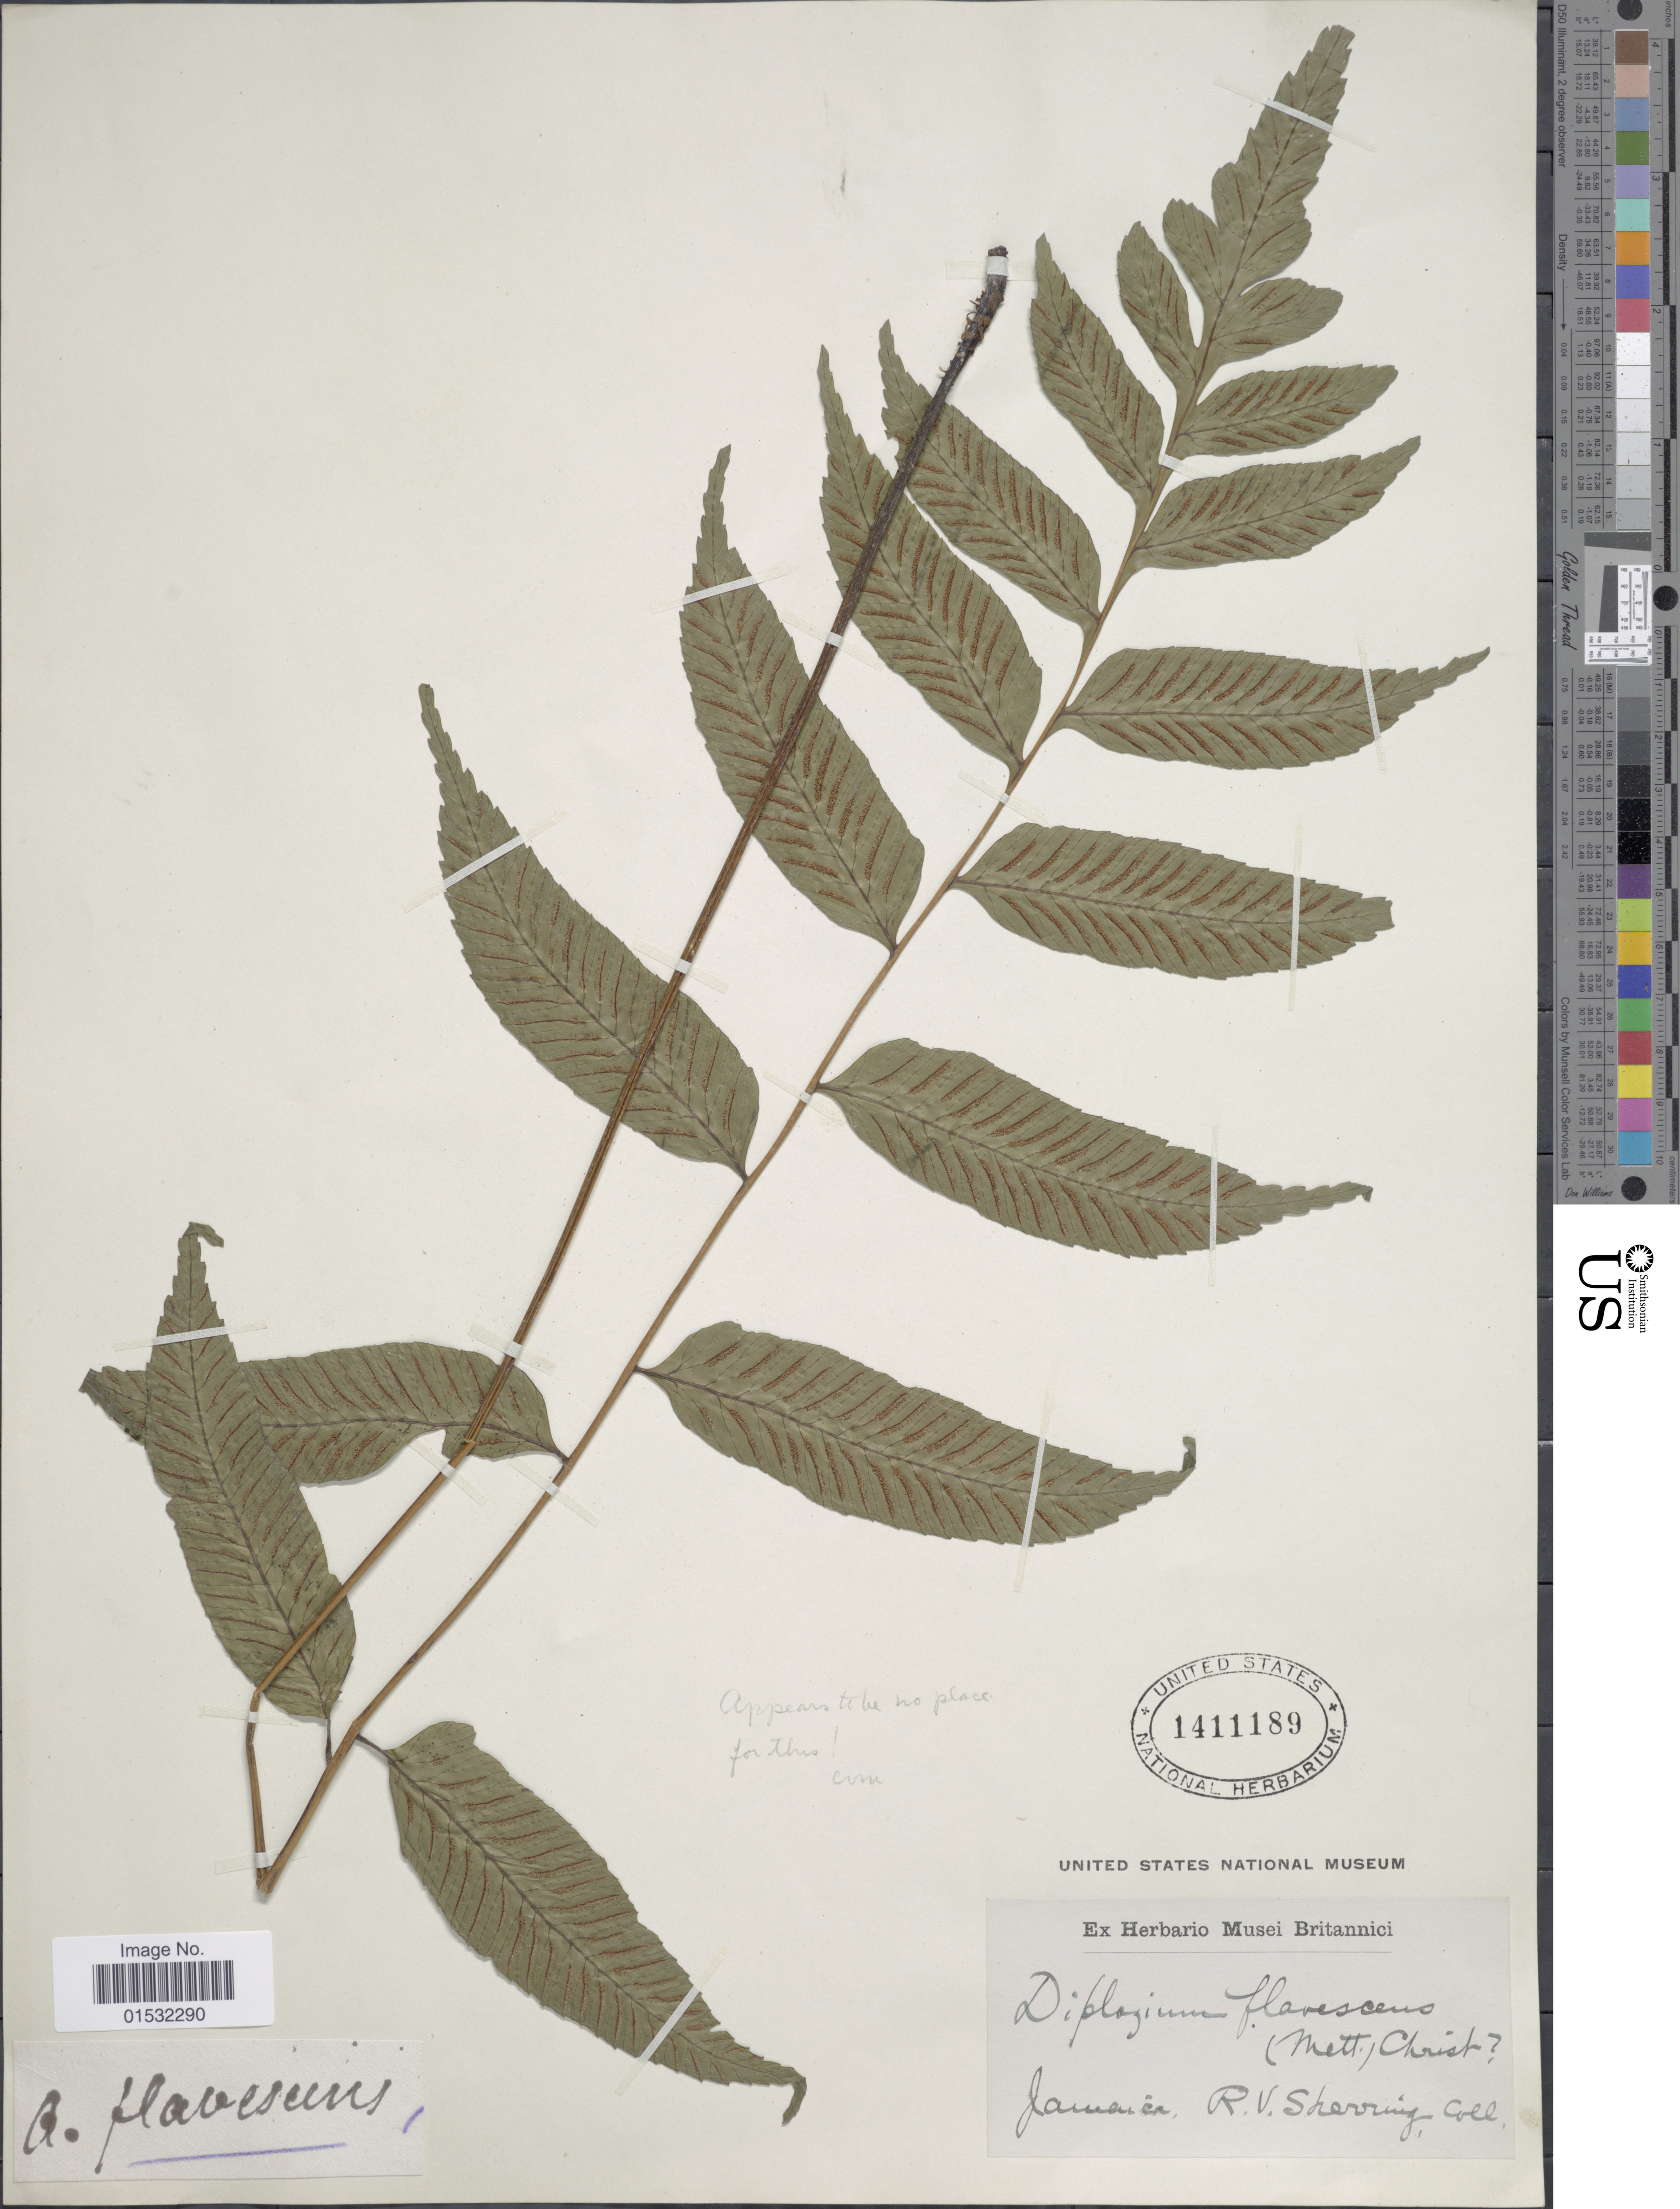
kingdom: Plantae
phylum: Tracheophyta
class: Polypodiopsida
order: Polypodiales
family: Athyriaceae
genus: Diplazium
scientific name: Diplazium flavescens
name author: (Mett.) Christ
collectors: R. Sherring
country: Jamaica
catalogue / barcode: US 1411189